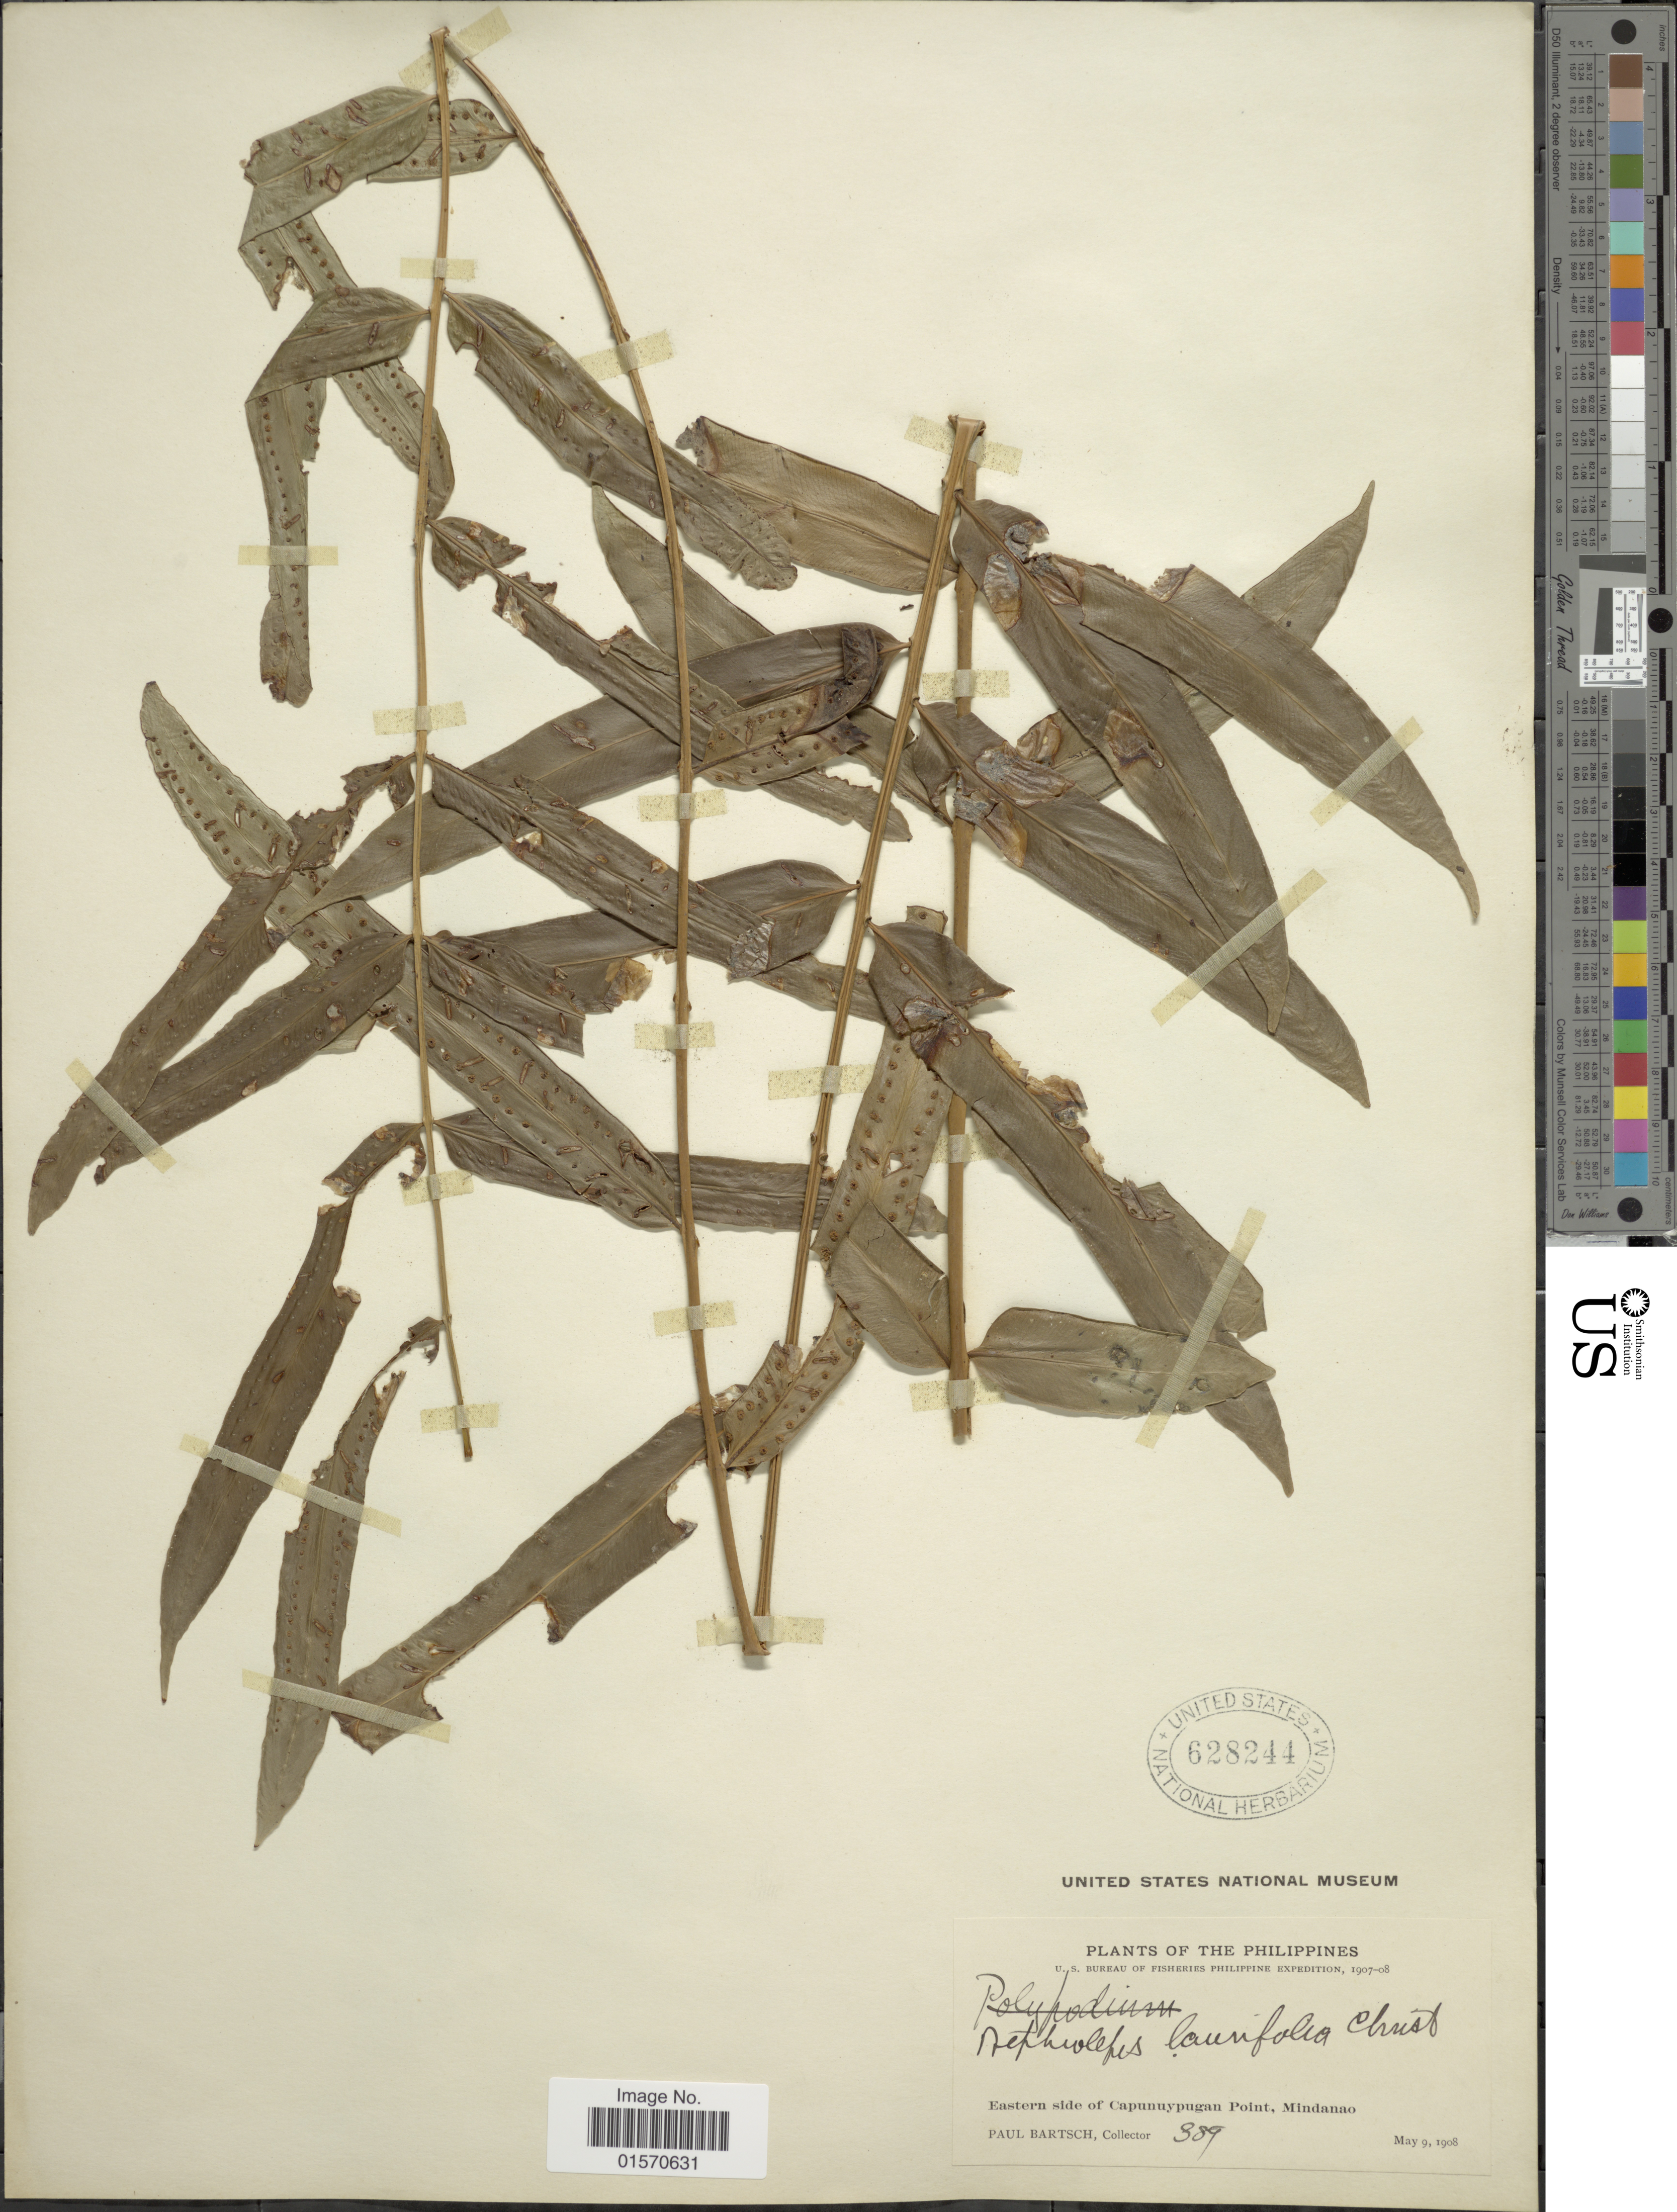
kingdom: Plantae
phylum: Tracheophyta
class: Polypodiopsida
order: Polypodiales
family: Nephrolepidaceae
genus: Nephrolepis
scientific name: Nephrolepis laurifolia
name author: Christ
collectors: P. Bartsch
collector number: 389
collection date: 1908-05-09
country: Philippines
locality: Eastern side of Capunuypugan Point, Mindanao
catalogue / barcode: US 628244